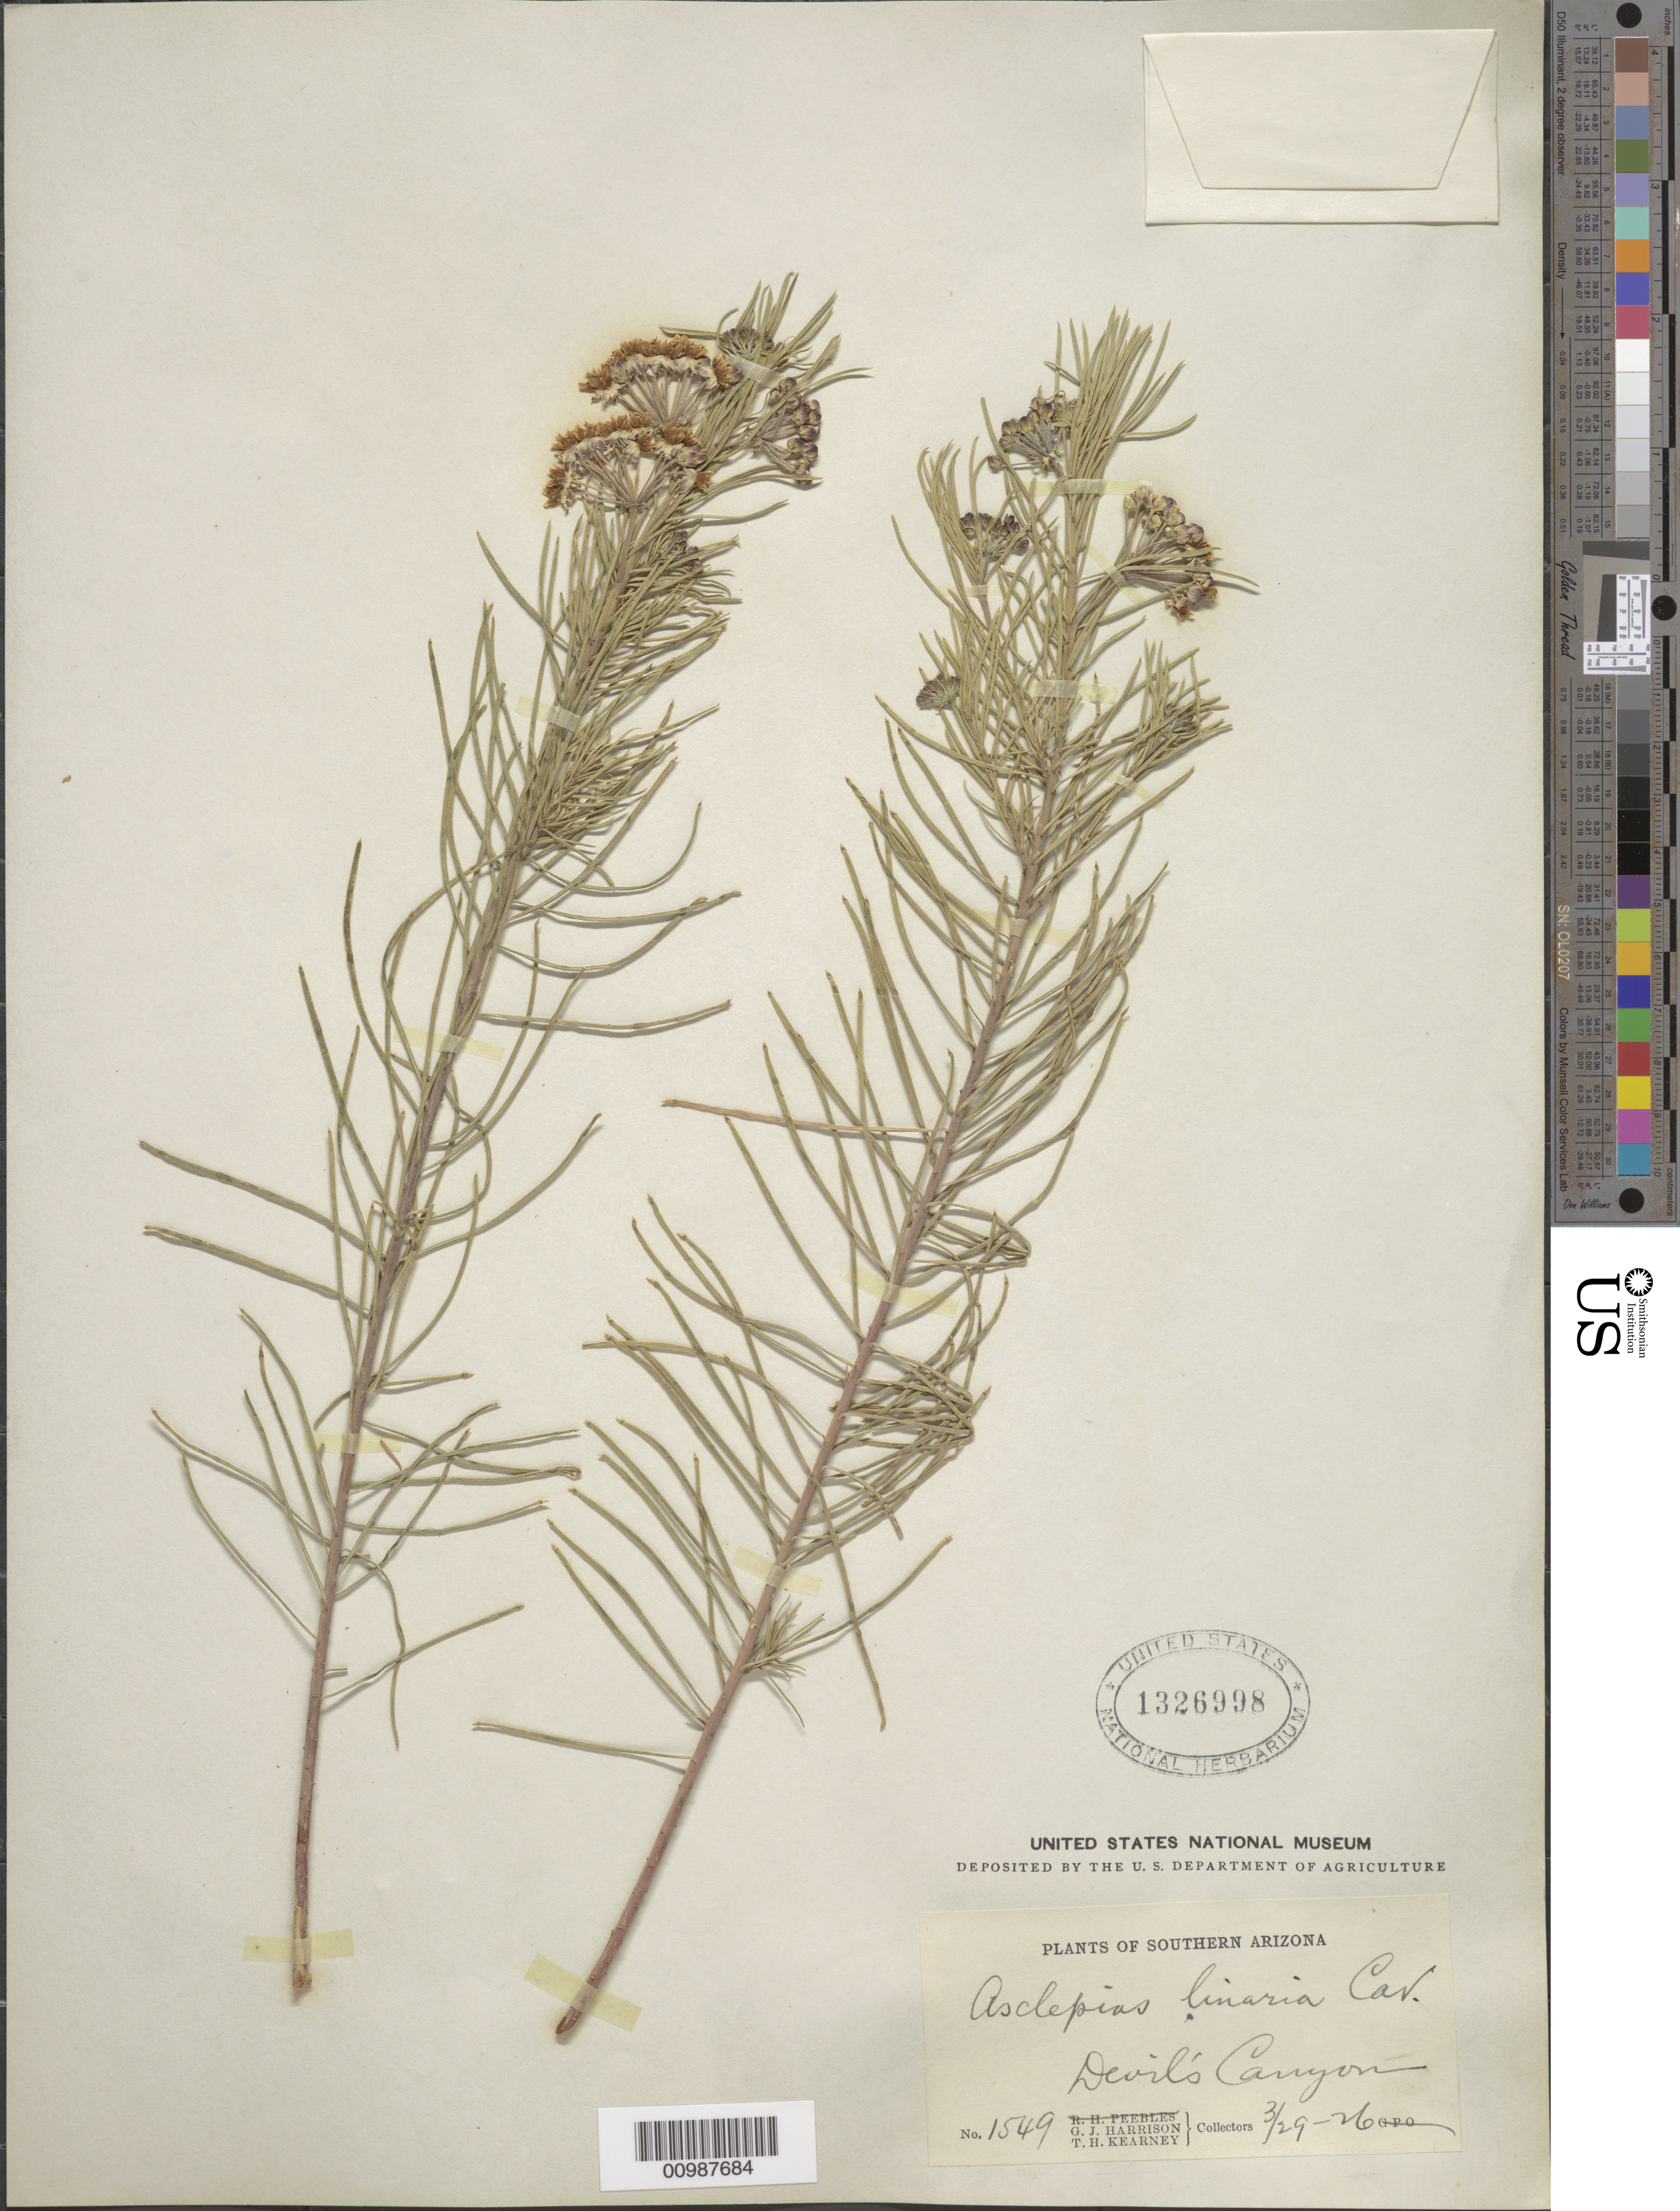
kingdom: Plantae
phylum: Tracheophyta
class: Magnoliopsida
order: Gentianales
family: Apocynaceae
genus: Asclepias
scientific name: Asclepias linaria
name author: Cav.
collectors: G. J. Harrison & T. H. Kearney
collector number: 1549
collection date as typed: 29 Mar 1926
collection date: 1926-03-29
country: United States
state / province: Arizona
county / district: Pinal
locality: Devil's Canyon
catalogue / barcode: US 1326998